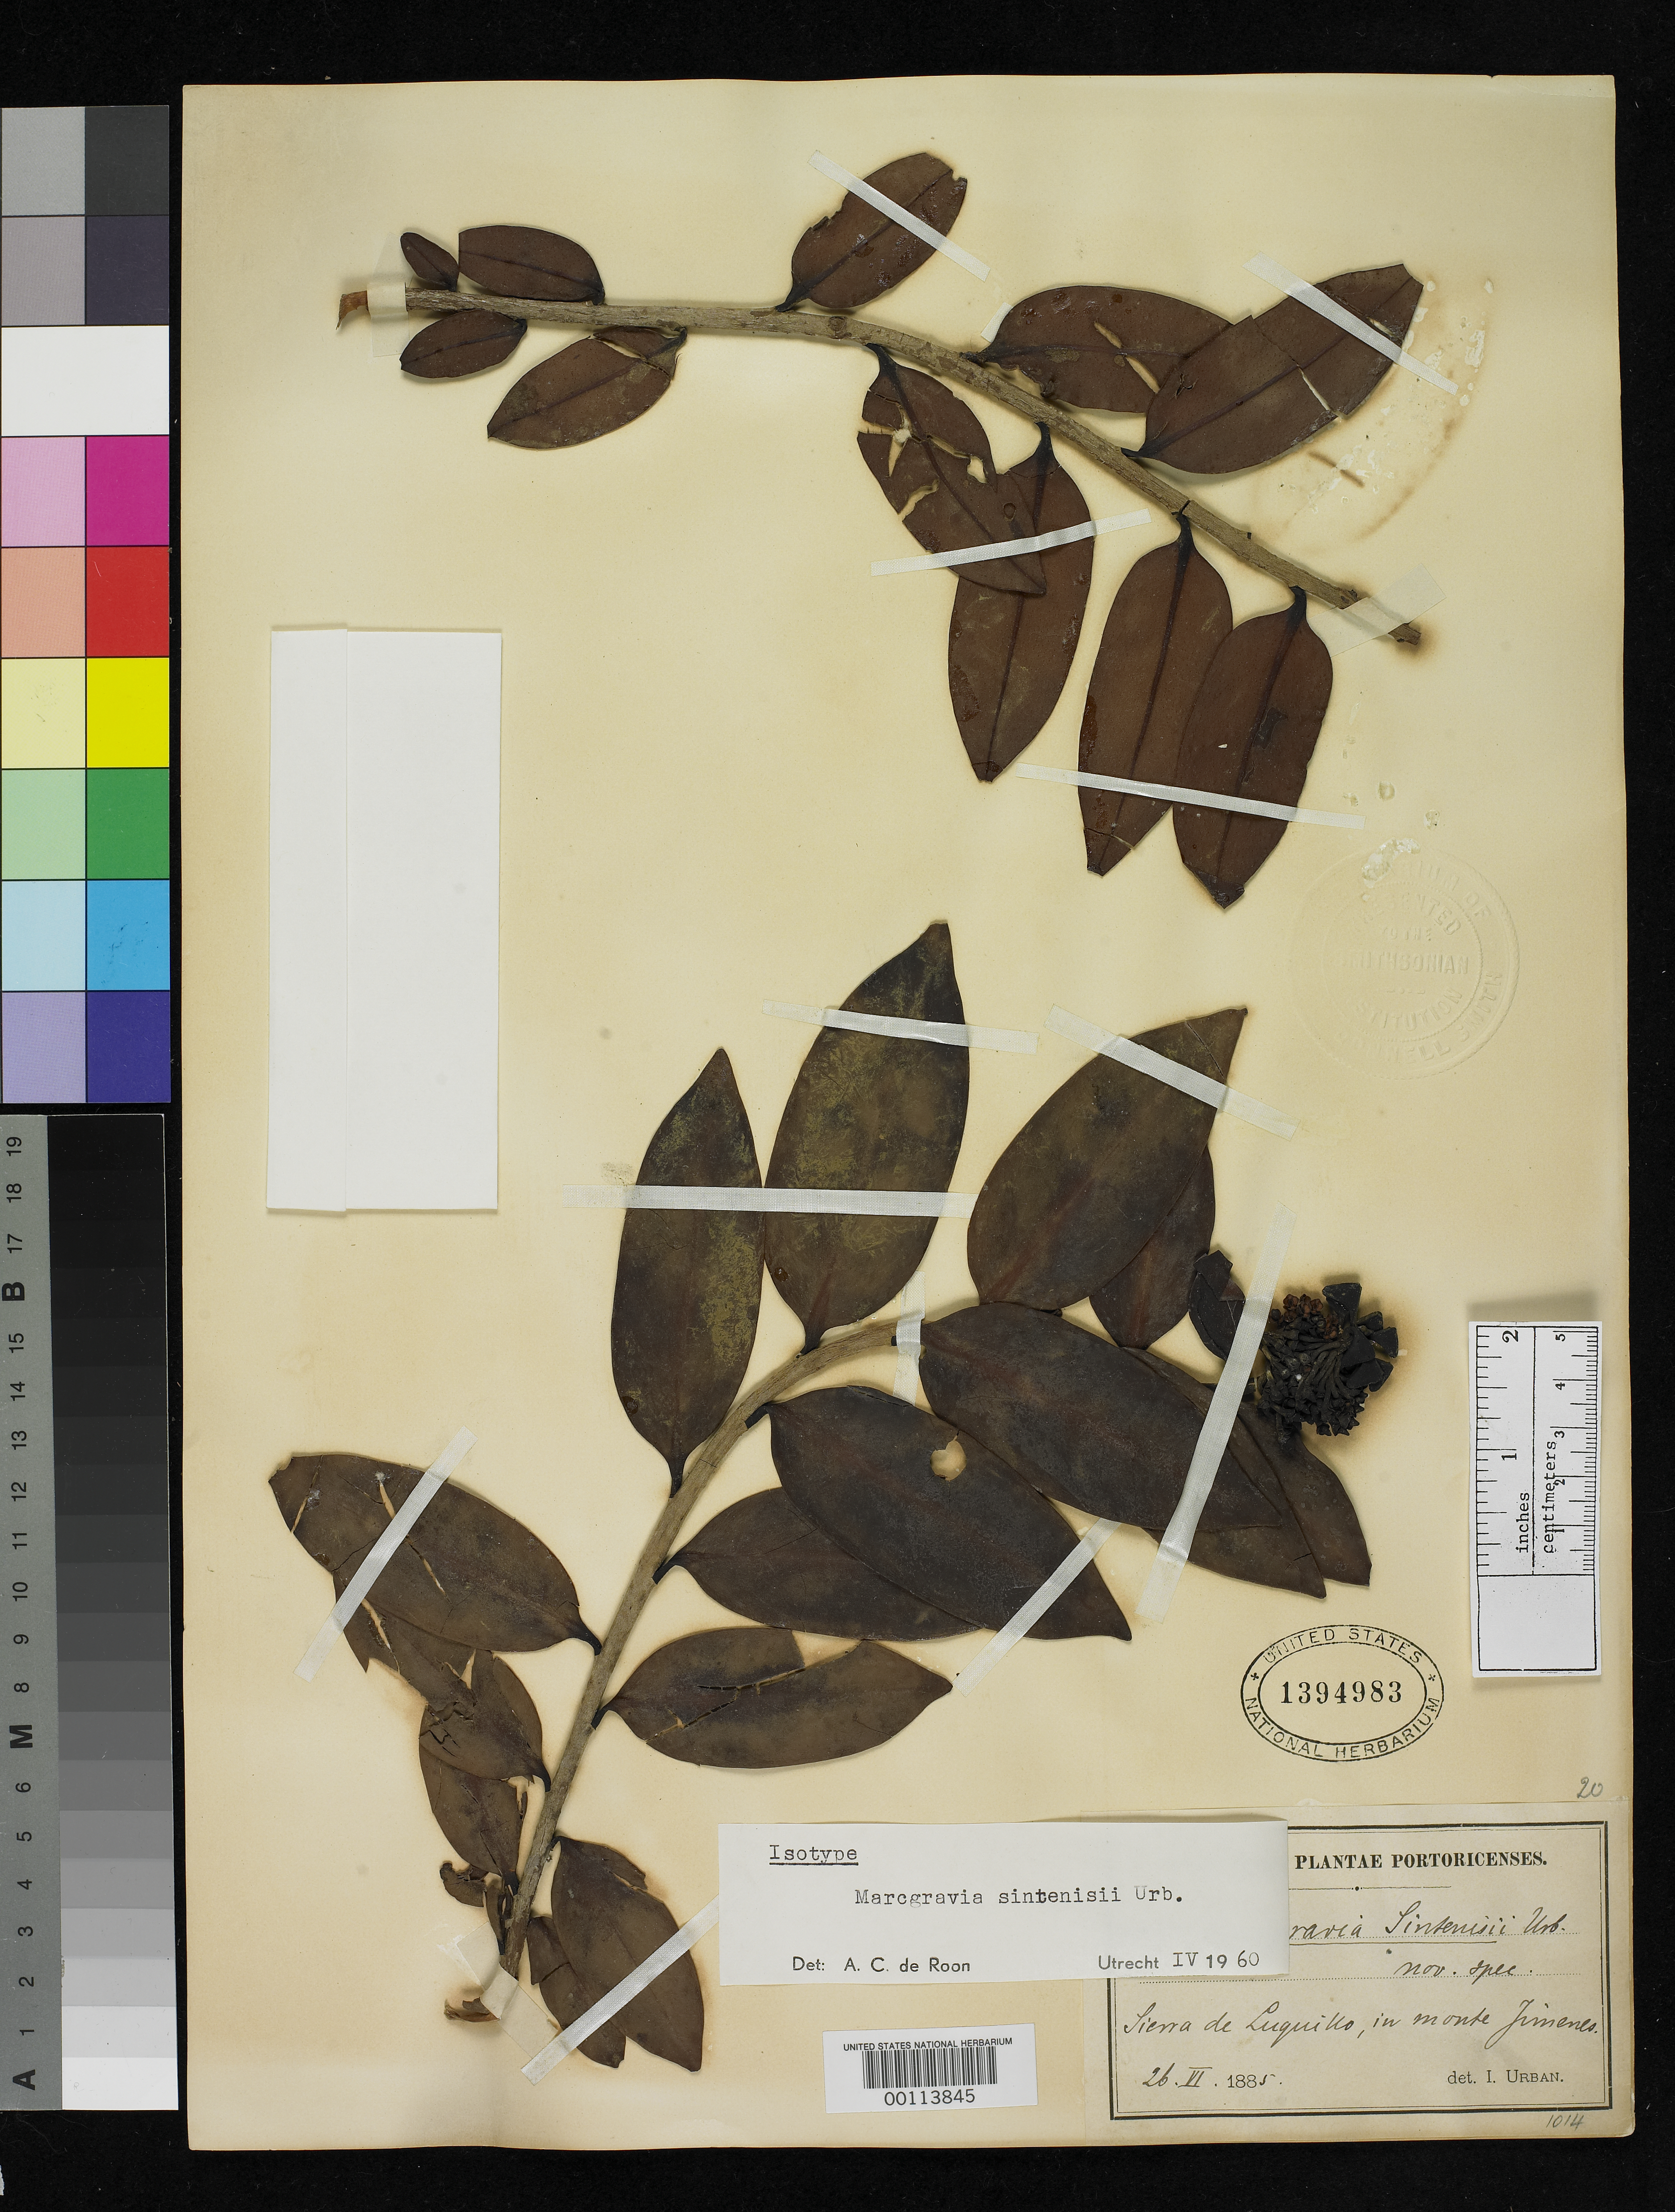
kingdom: Plantae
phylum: Tracheophyta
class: Magnoliopsida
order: Ericales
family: Marcgraviaceae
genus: Marcgravia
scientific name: Marcgravia sintenisii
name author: Urb.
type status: Isotype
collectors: I. Urban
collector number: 1349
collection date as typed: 26 Jun 1885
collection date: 1885-06-26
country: Puerto Rico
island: Greater Antilles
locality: Sierra de Luquillo.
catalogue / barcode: US 1394983